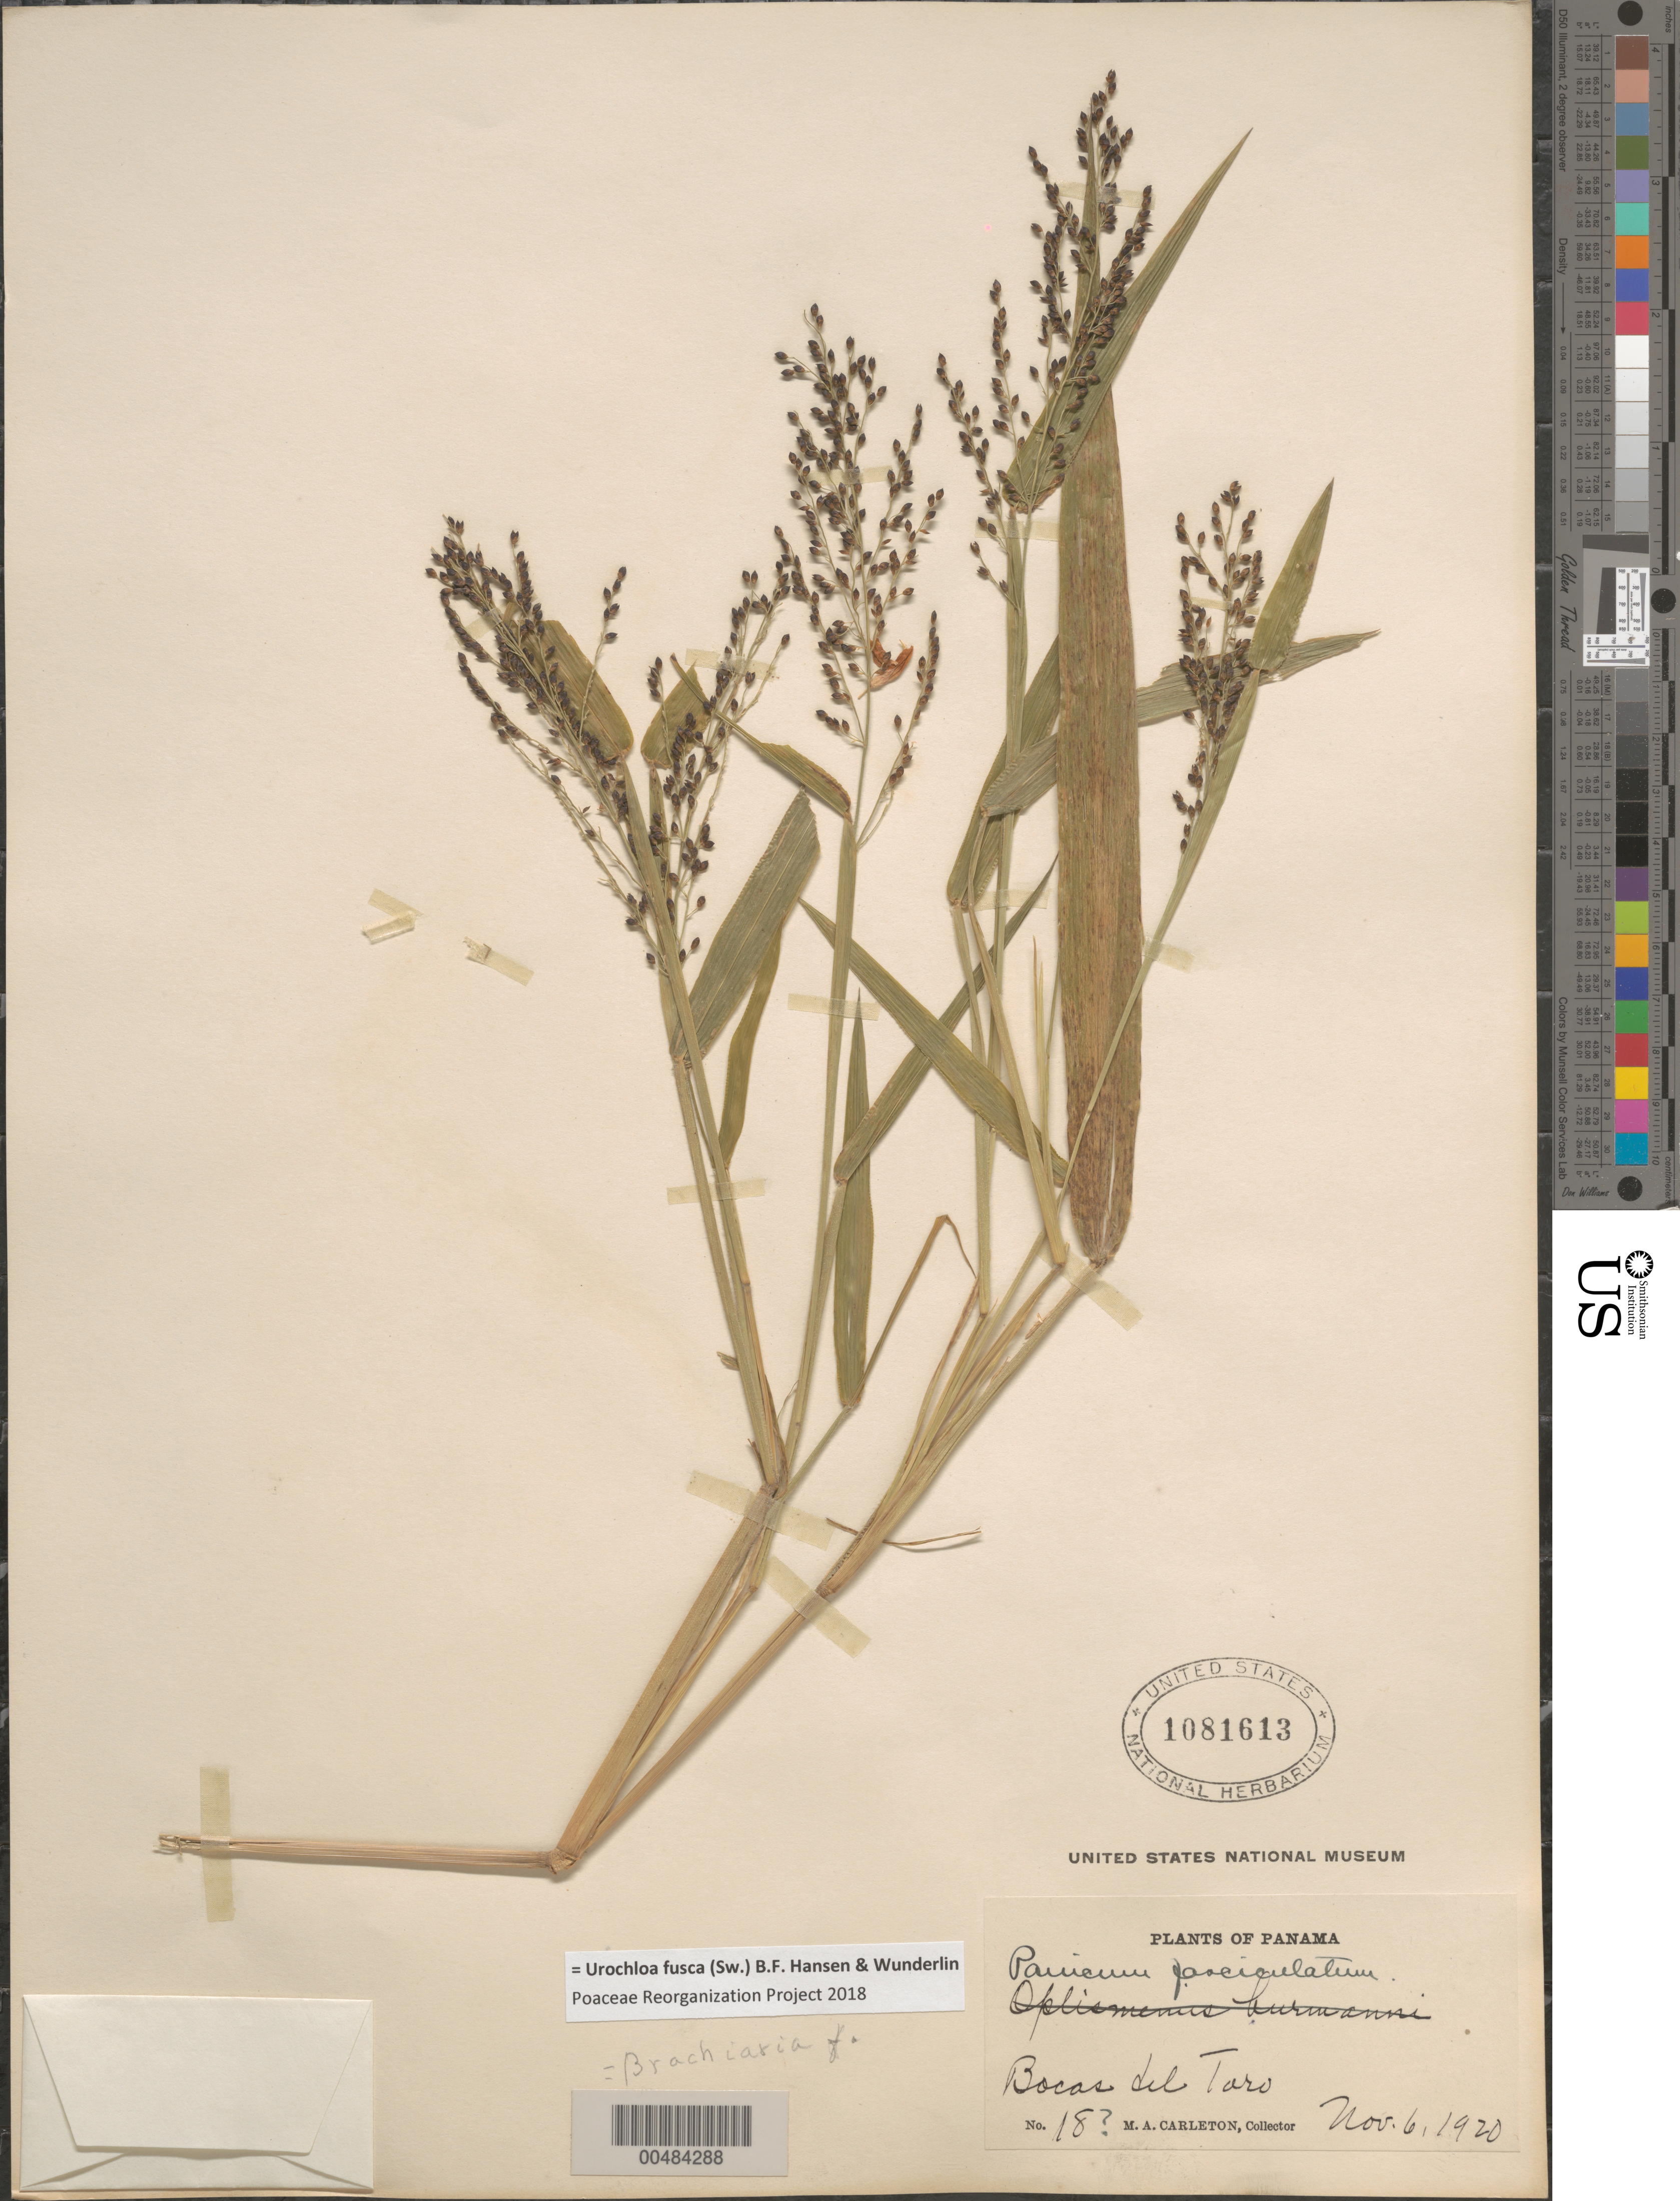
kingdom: Plantae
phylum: Tracheophyta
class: Liliopsida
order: Poales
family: Poaceae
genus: Urochloa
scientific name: Urochloa fusca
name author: (Sw.) B.F. Hansen & Wunderlin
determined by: Poaceae Reorganization Project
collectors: M. A. Carleton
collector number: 18?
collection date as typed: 06 Nov 1920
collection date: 1920-11-06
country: Panama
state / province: Bocas del Toro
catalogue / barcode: US 1081613